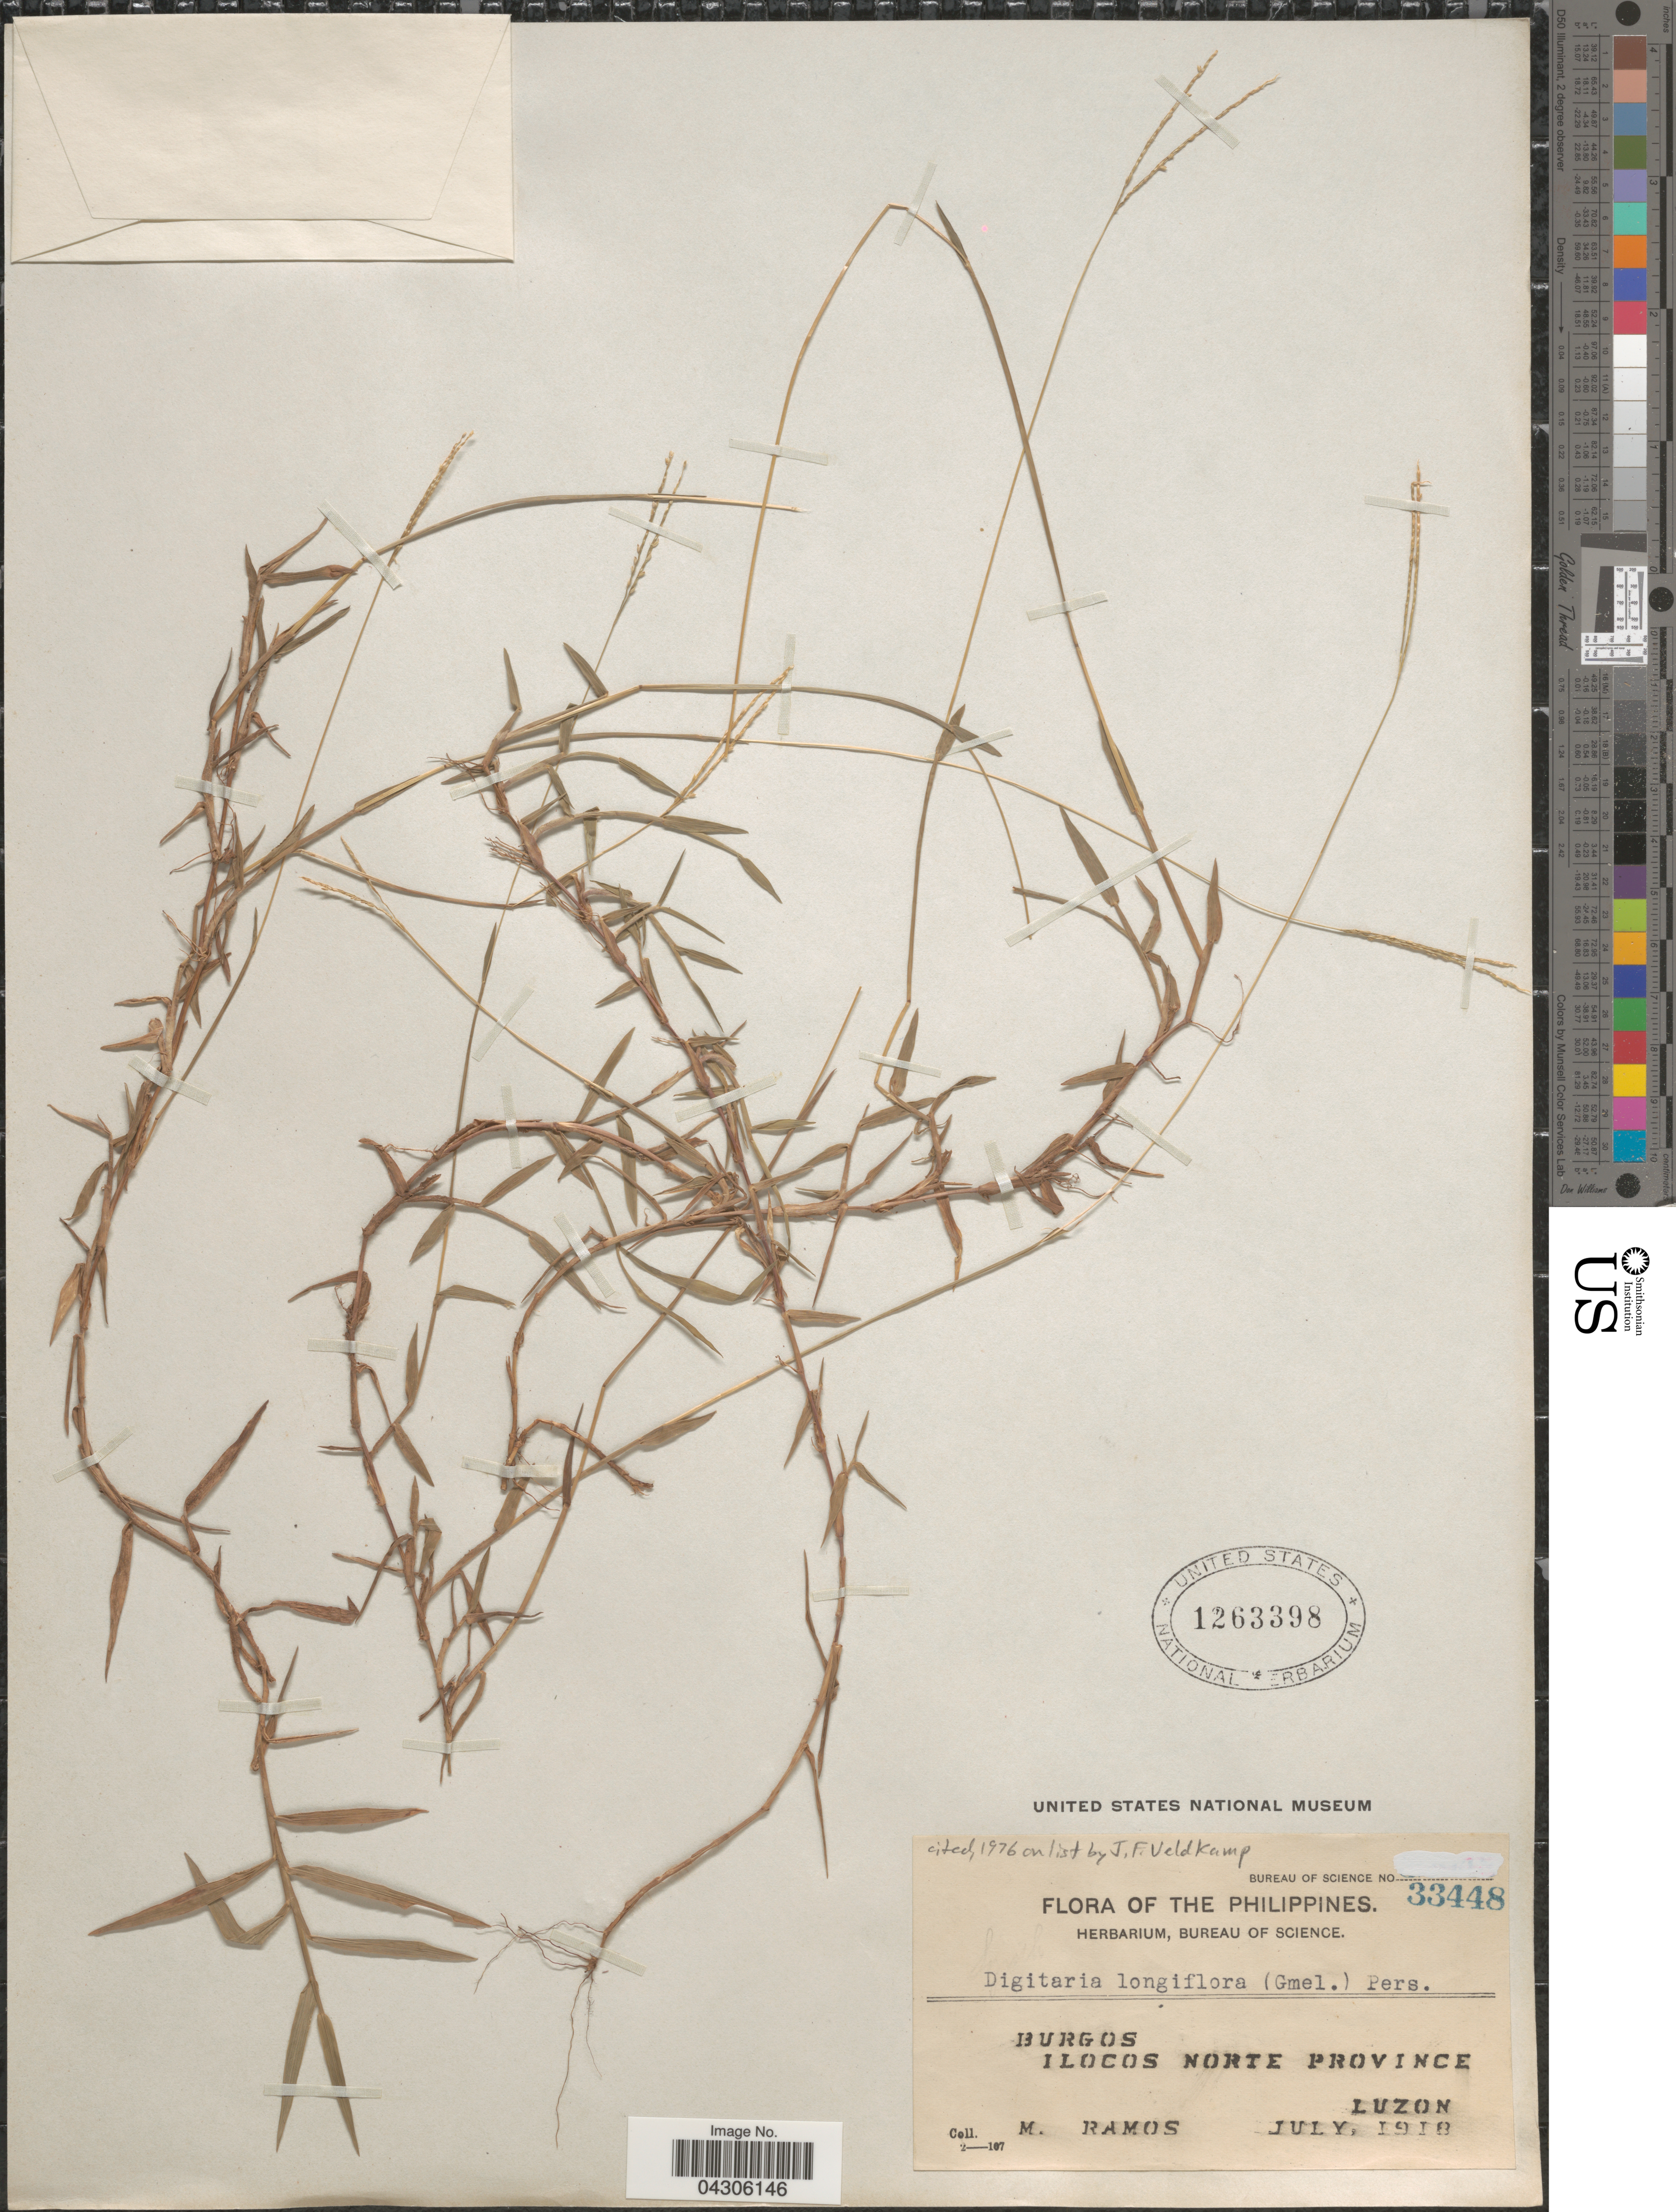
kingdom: Plantae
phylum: Tracheophyta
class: Liliopsida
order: Poales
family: Poaceae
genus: Digitaria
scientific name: Digitaria longiflora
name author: (Retz.) Pers.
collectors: M. Ramos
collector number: Bureau of Science 33448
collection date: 1918-07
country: Philippines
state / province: Ilocos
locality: Burgos. Ilocos Norte Province. Luzon.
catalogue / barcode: US 1263398